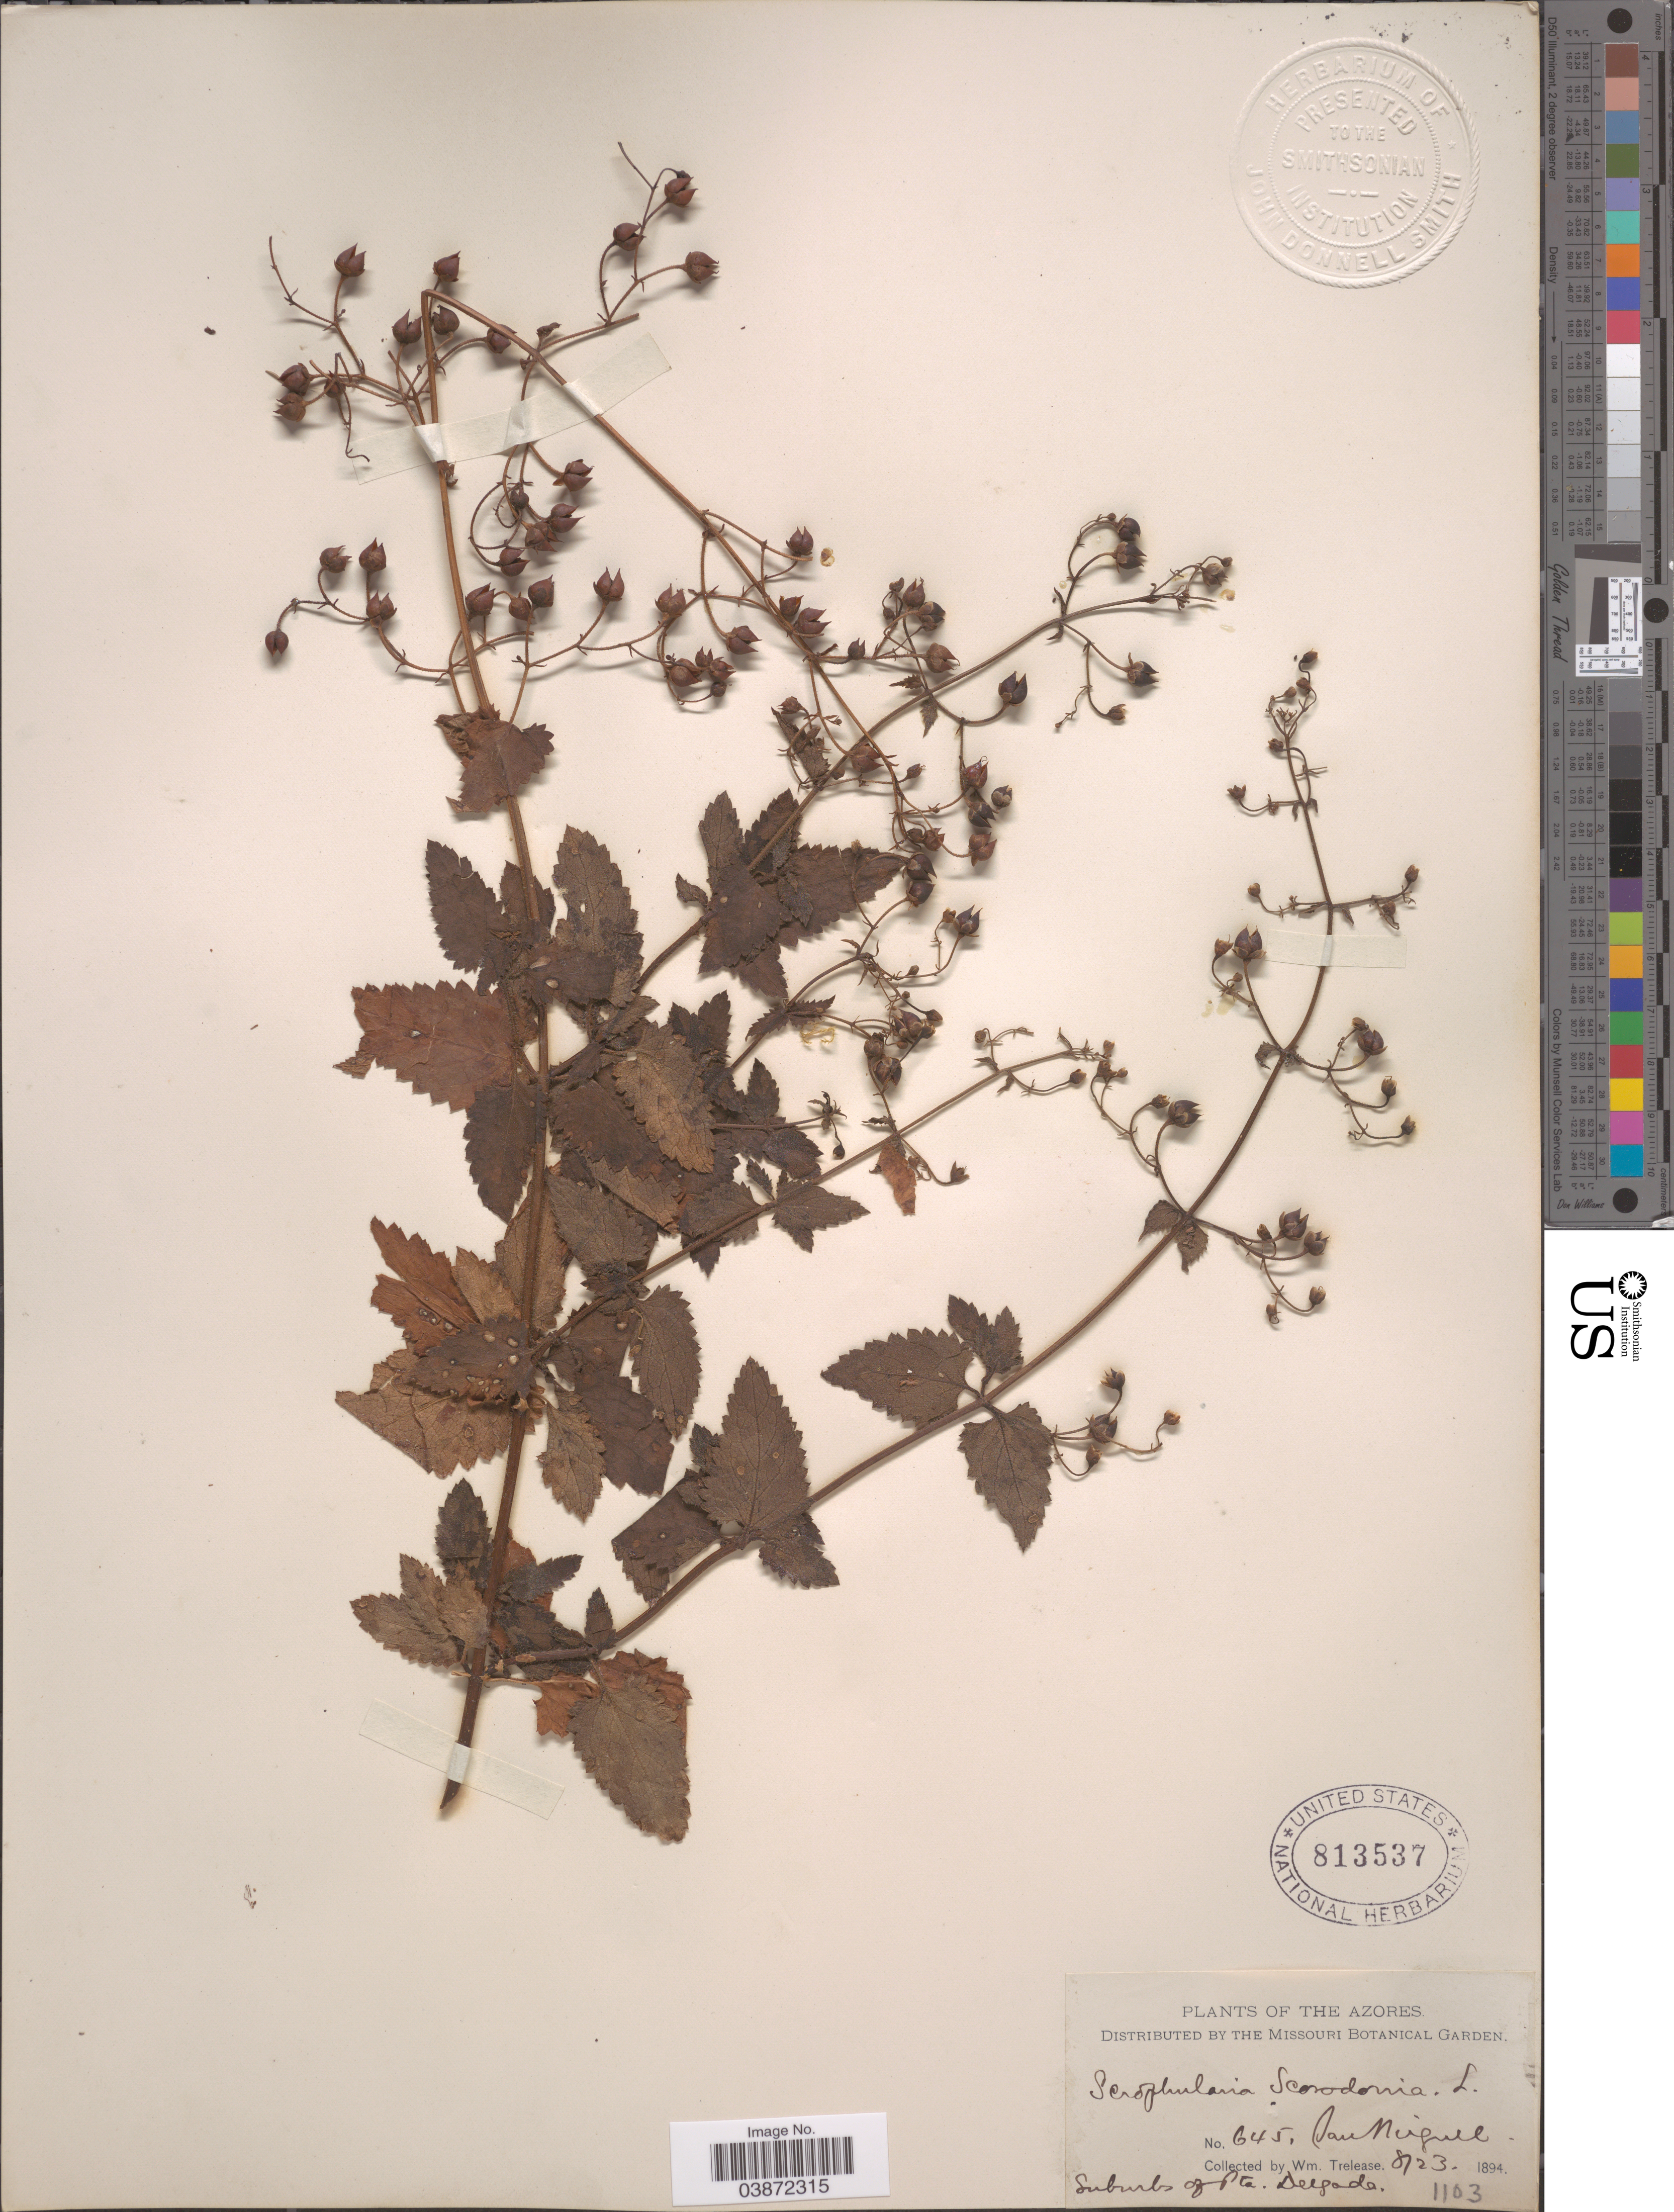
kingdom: Plantae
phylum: Tracheophyta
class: Magnoliopsida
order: Lamiales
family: Scrophulariaceae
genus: Scrophularia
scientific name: Scrophularia scorodonia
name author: L.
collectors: W. Trelease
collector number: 645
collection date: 1894-08-23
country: Portugal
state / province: Azores (Aut. Reg.)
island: São Miguel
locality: The Azores. San Miguel. Suburbs of Pta. Delgado.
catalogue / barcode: US 813537